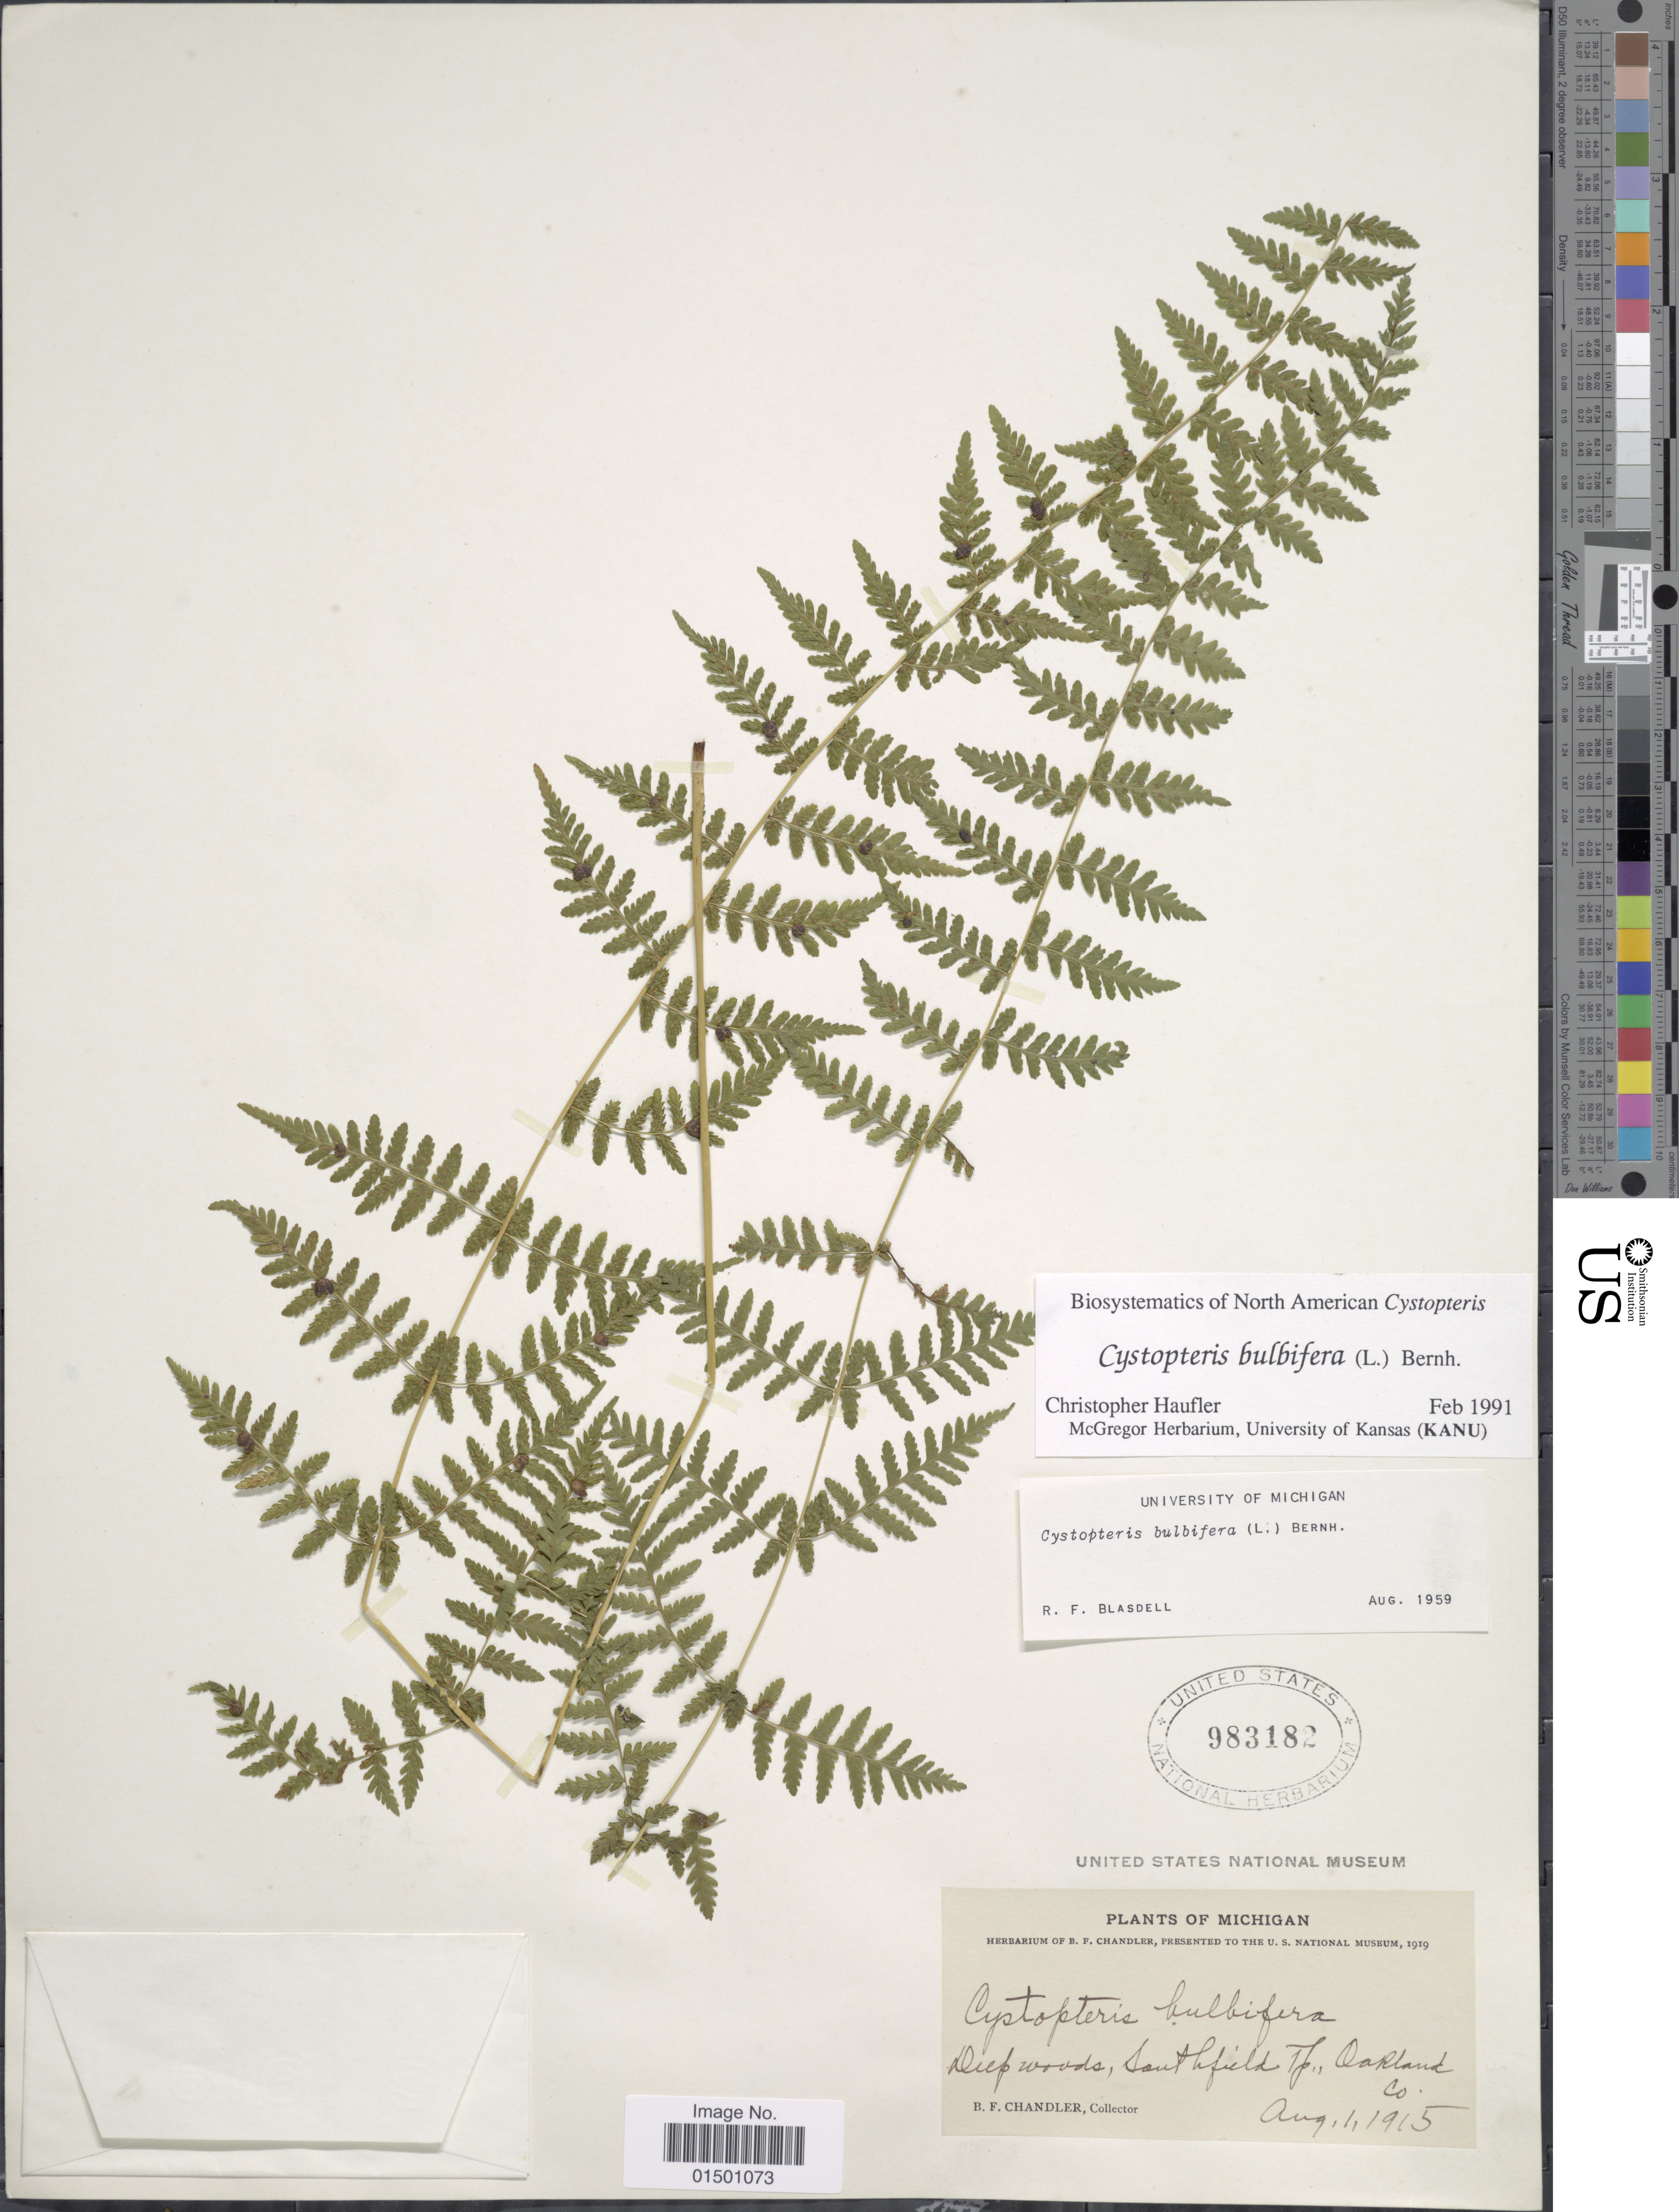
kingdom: Plantae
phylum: Tracheophyta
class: Polypodiopsida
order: Polypodiales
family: Cystopteridaceae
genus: Cystopteris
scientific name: Cystopteris bulbifera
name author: (L.) Bernh.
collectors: B. F. Chandler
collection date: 1915-08-01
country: United States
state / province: Michigan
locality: Southfield, Oakland Co.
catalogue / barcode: US 983182